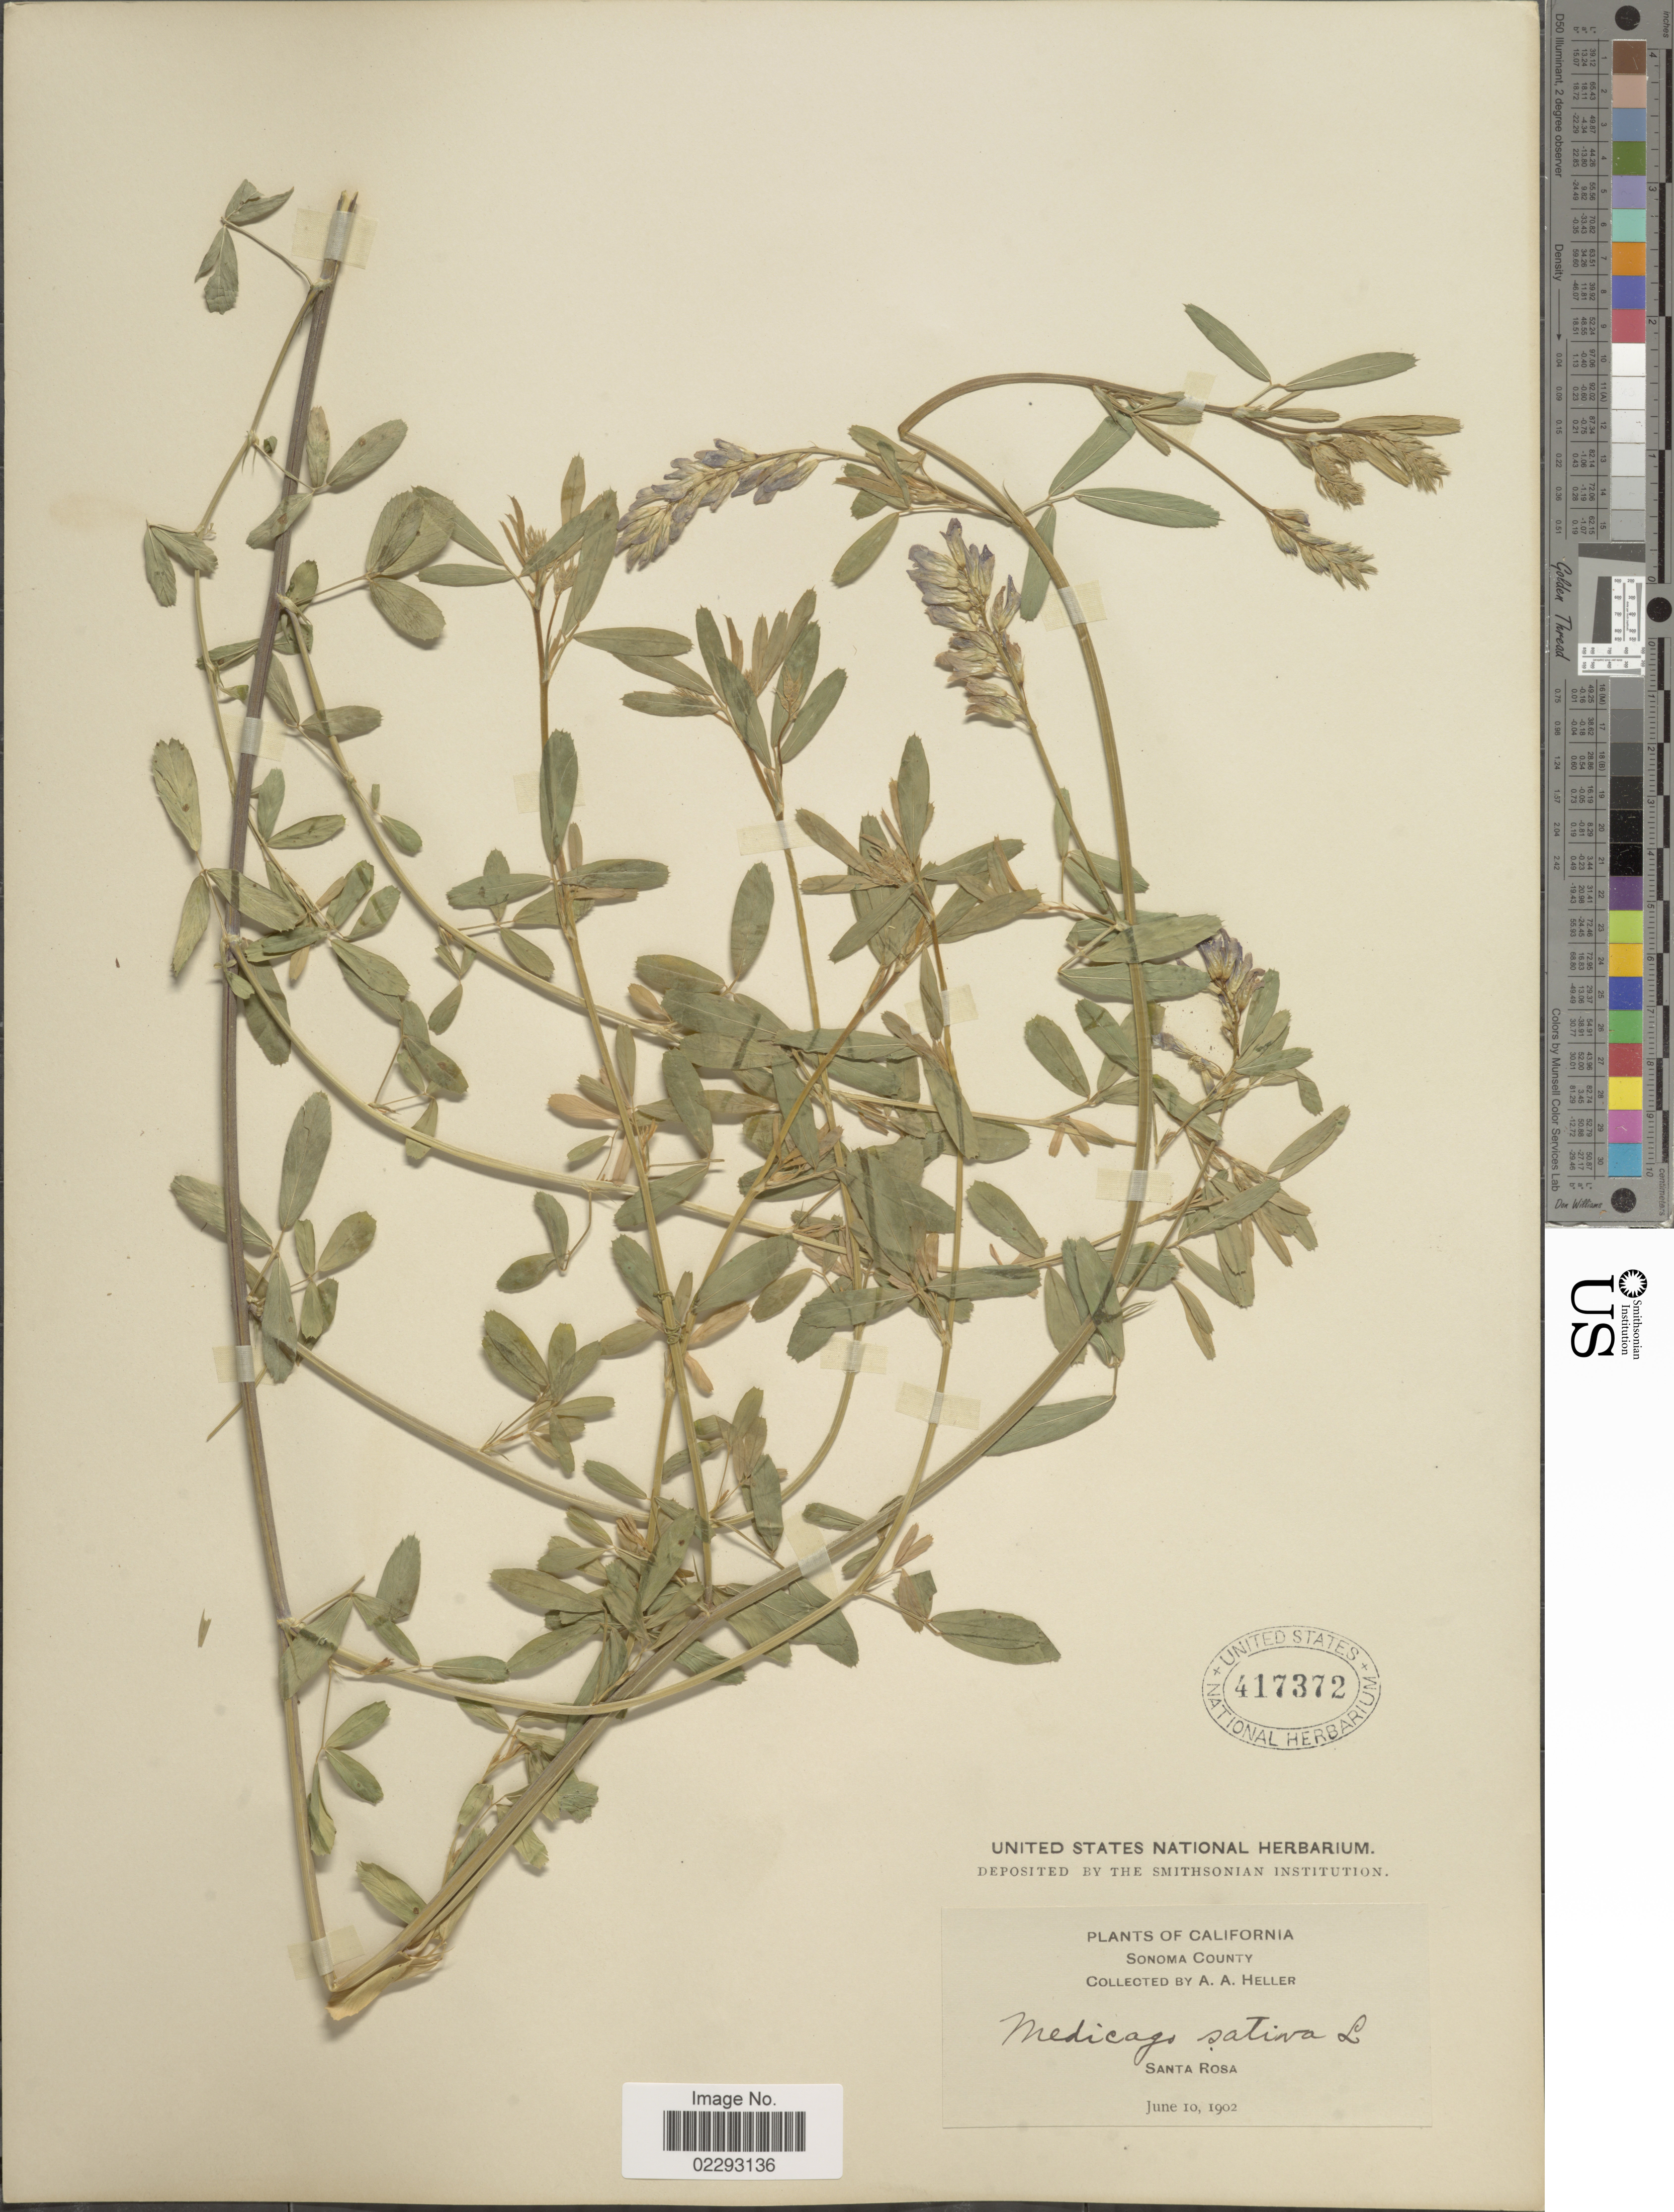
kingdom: Plantae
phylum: Tracheophyta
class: Magnoliopsida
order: Fabales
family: Fabaceae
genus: Medicago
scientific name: Medicago sativa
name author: L.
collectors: A. A. Heller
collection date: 1902-06-10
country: United States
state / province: California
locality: California. Santa Rosa.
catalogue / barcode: US 417372